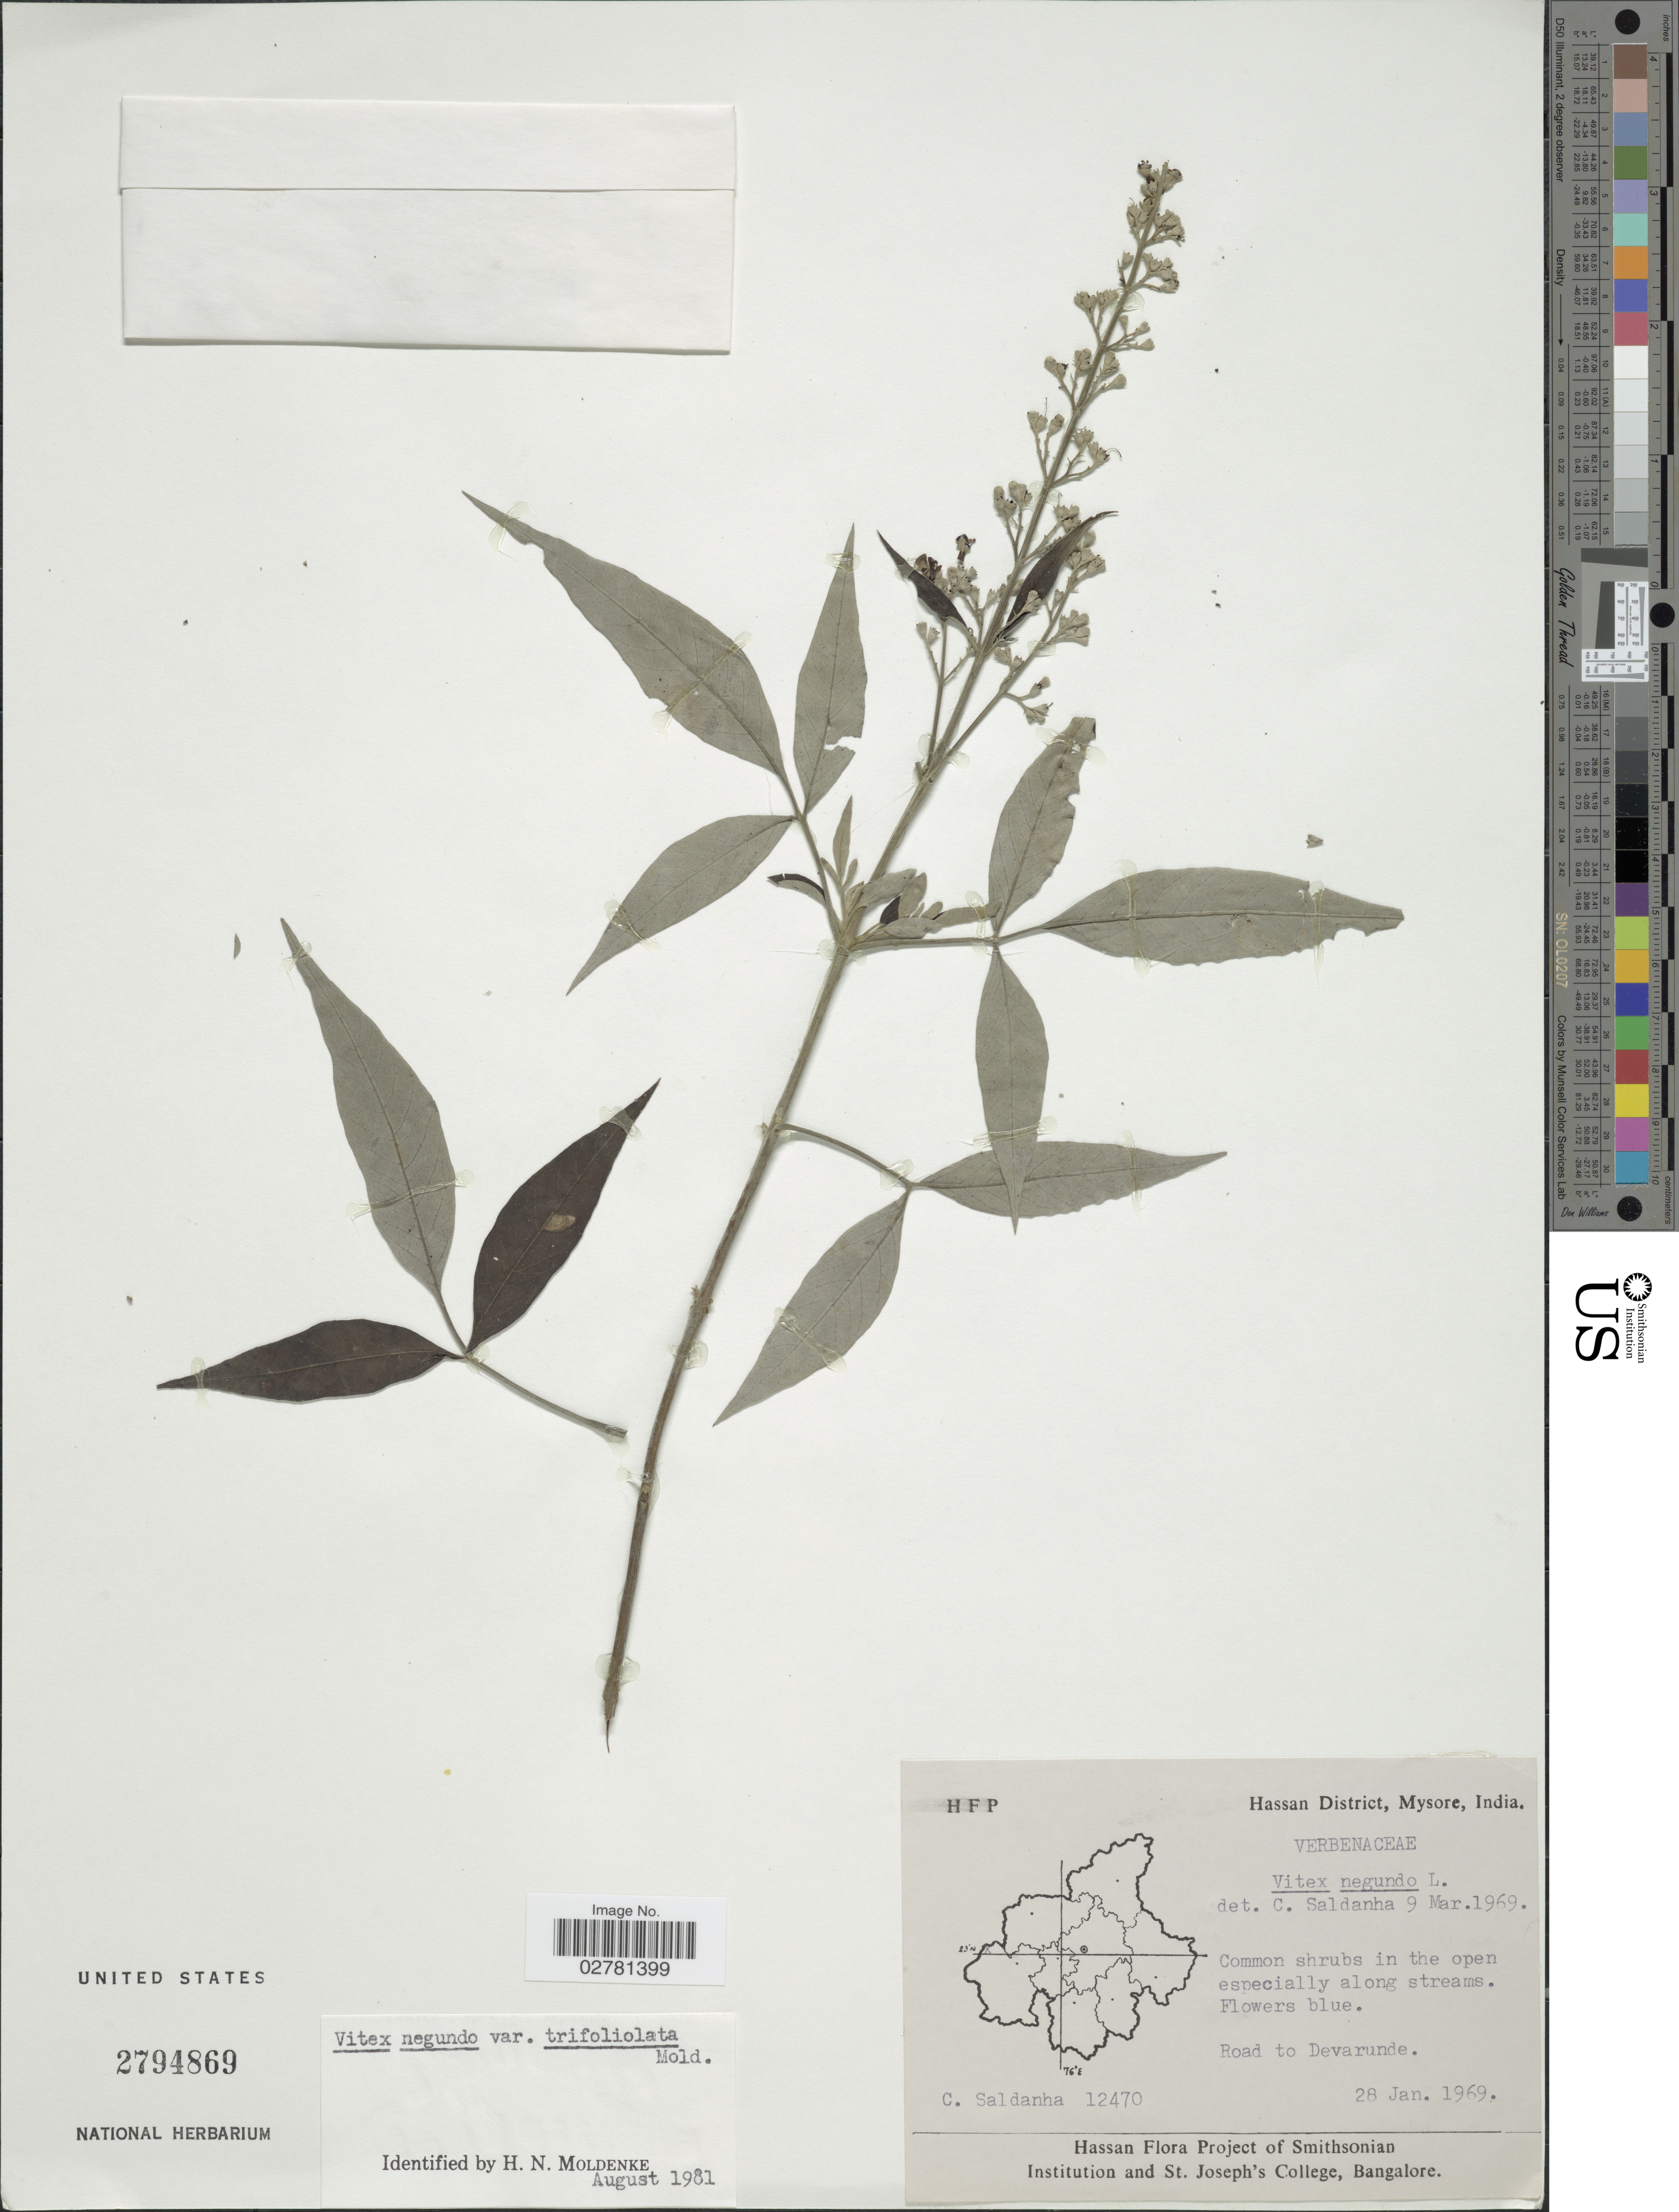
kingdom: Plantae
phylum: Tracheophyta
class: Magnoliopsida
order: Lamiales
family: Lamiaceae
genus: Vitex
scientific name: Vitex negundo var. trifoliolata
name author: Moldenke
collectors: C. Saldanha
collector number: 12470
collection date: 1969-01-28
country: India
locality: Hassan District, Mysore. Road to Devarunde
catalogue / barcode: US 2794869